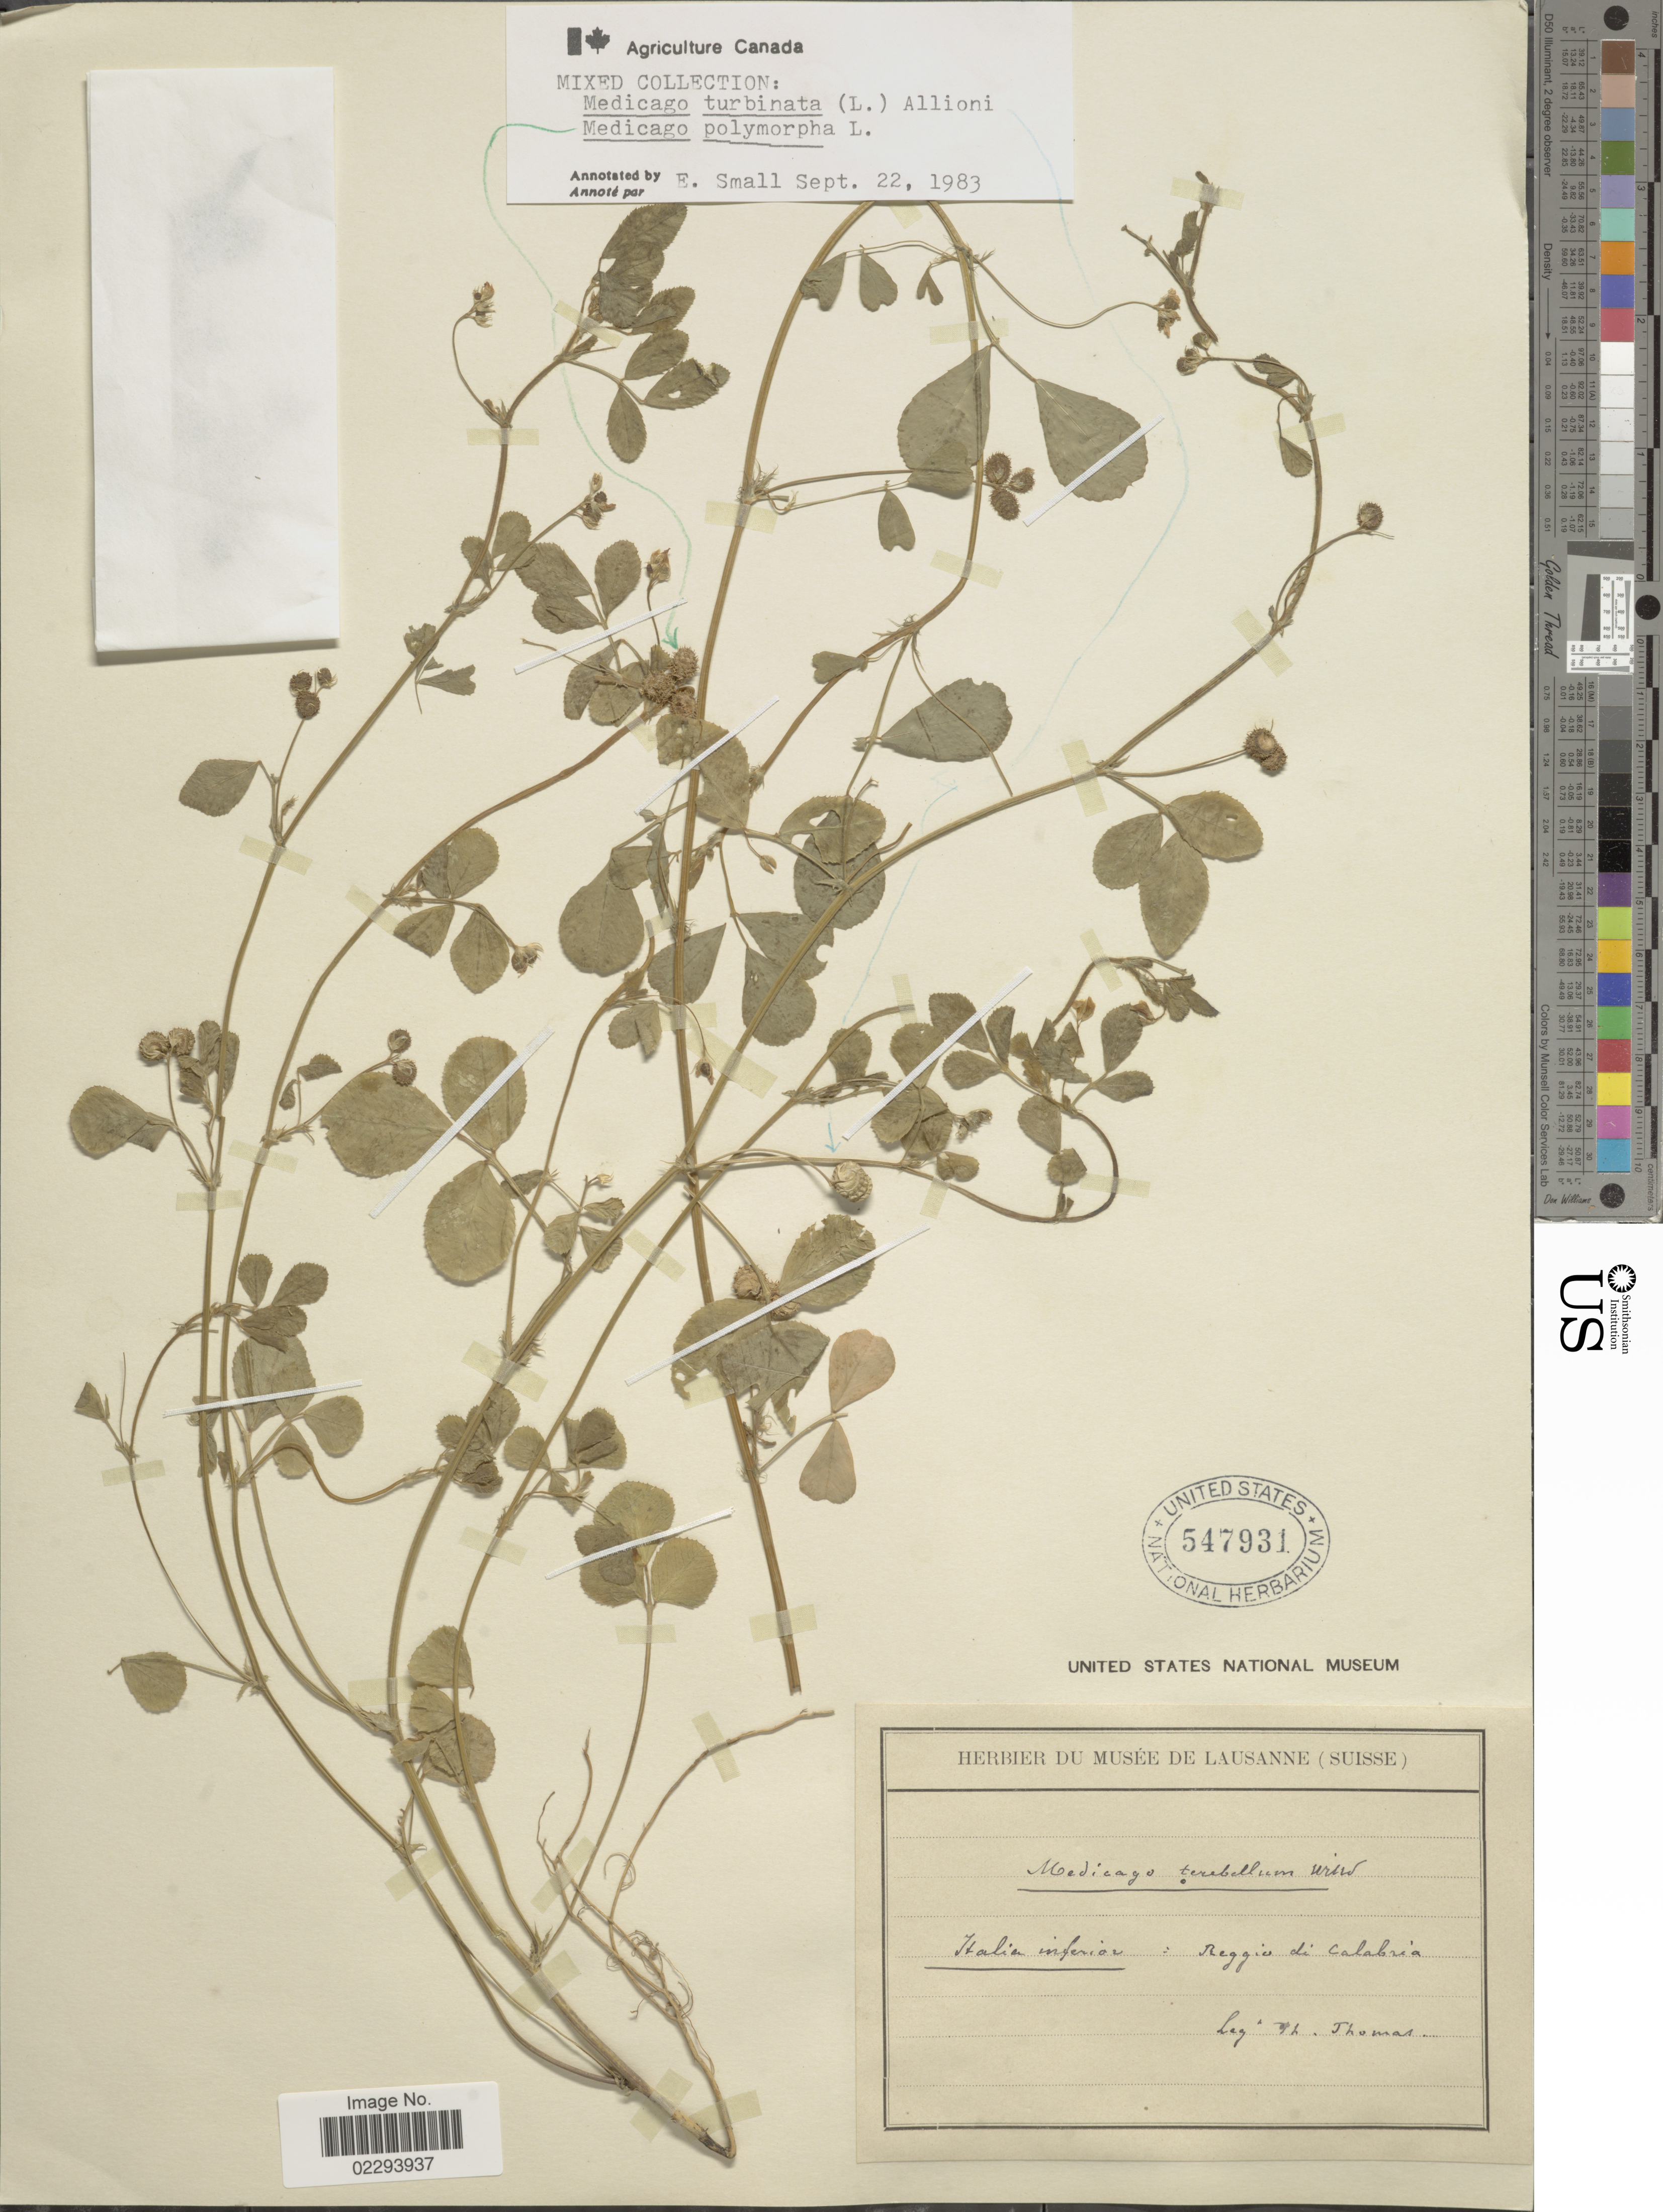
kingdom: Plantae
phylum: Tracheophyta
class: Magnoliopsida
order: Fabales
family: Fabaceae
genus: Medicago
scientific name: Medicago terebellum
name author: Willd.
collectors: T. Thomas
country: Italy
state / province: Calabria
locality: Italia inferior: Reggio di Calabria [interpreted].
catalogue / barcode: US 547931